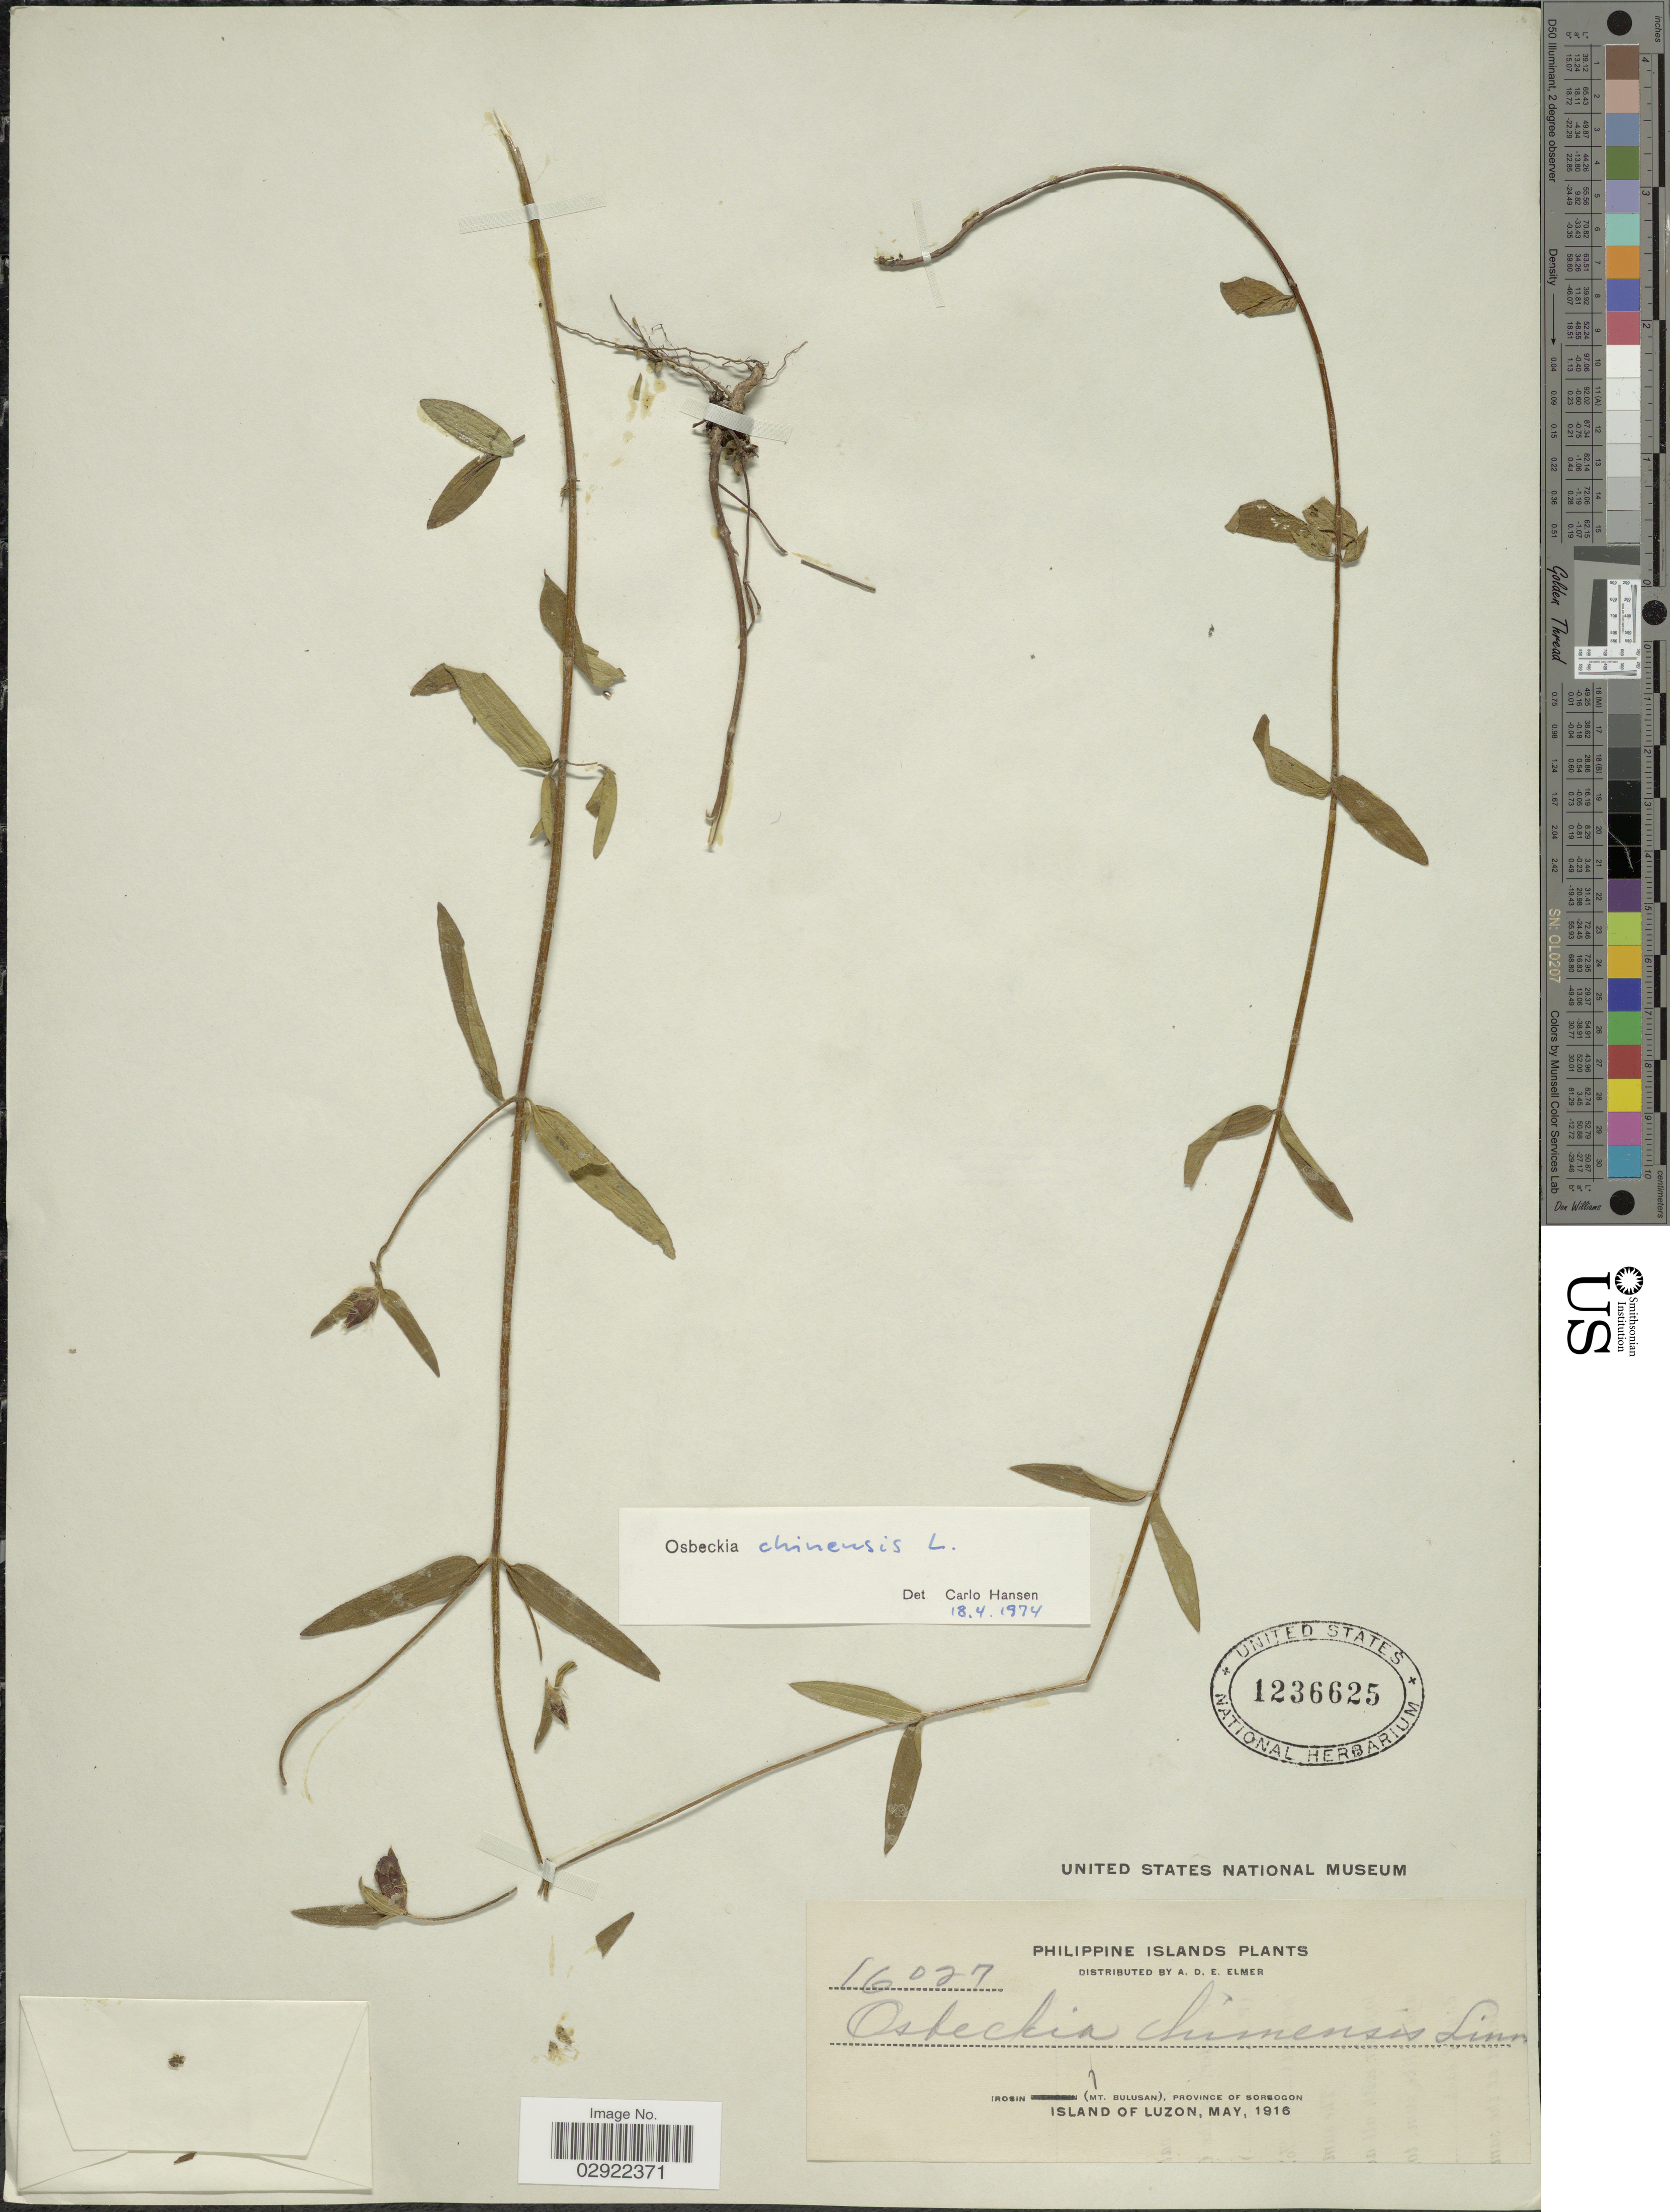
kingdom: Plantae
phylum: Tracheophyta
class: Magnoliopsida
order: Myrtales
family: Melastomataceae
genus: Osbeckia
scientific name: Osbeckia chinensis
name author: L.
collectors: A. D. E. Elmer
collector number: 16027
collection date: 1916-05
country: Philippines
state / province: Bicol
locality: Irosin (Mt. Bulusan), Province of Sorsogon, Island of Luzon.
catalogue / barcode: US 1236625